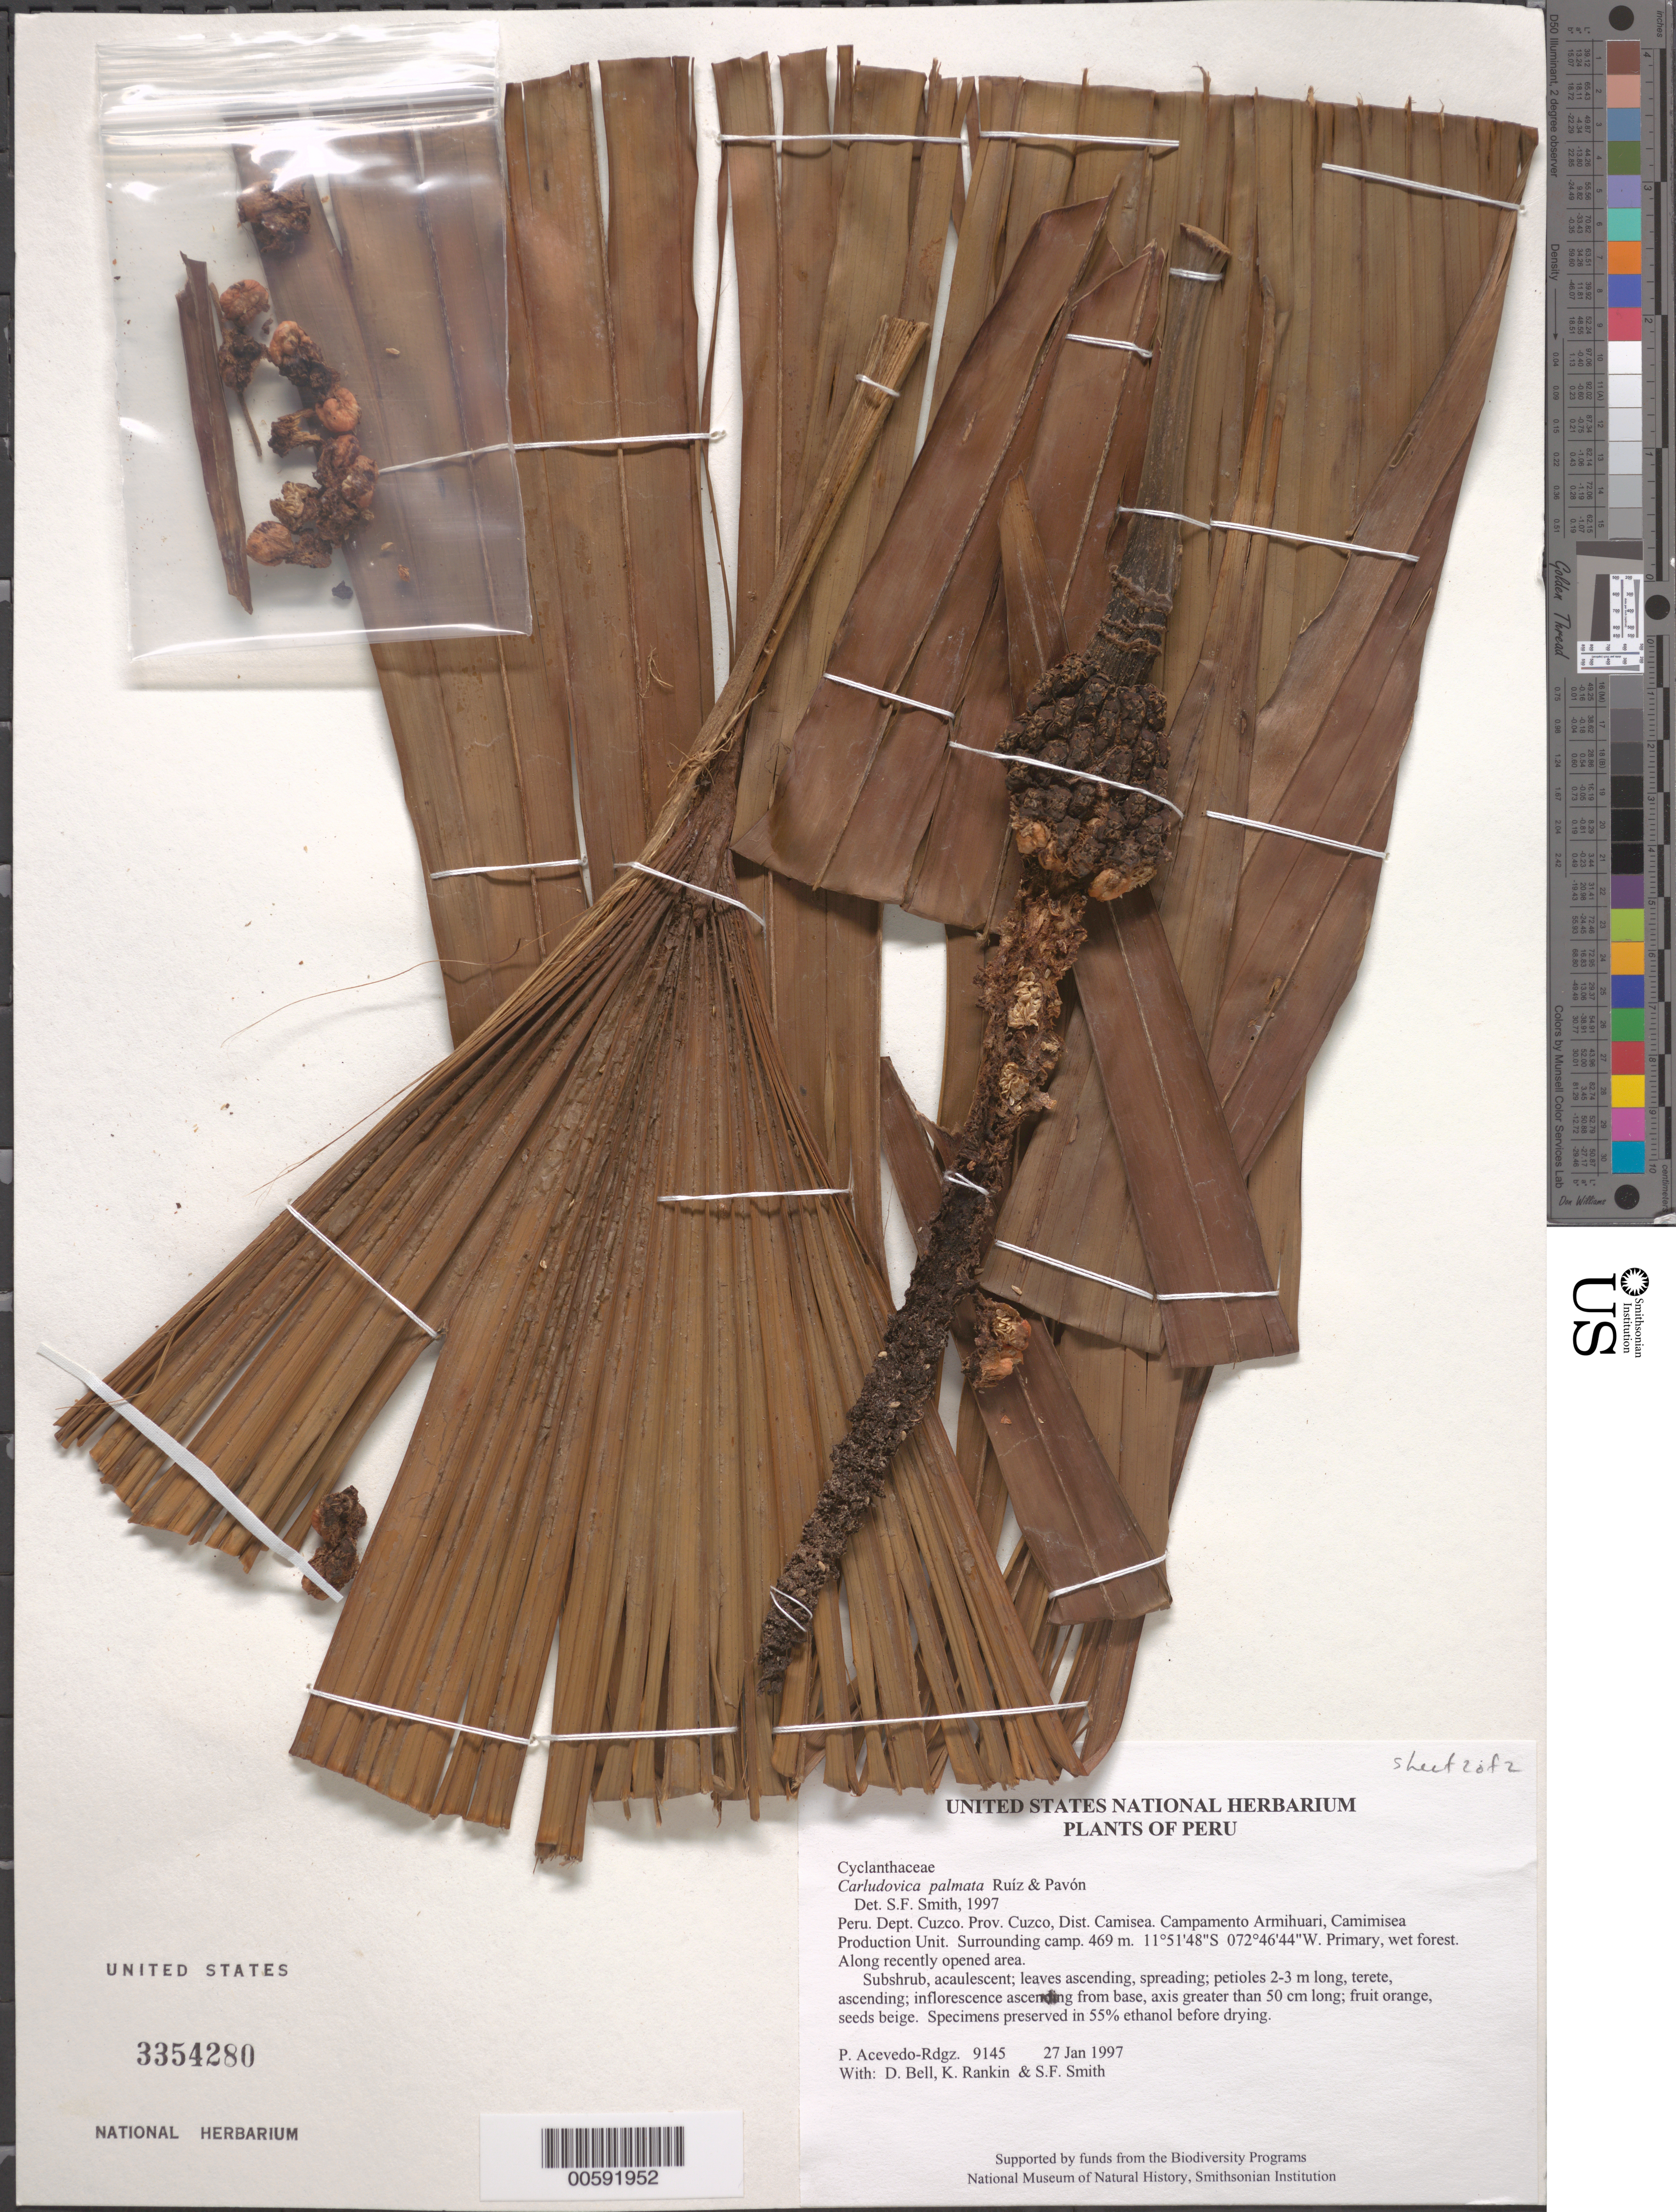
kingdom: Plantae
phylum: Tracheophyta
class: Liliopsida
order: Pandanales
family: Cyclanthaceae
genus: Carludovica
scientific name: Carludovica palmata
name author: Ruiz & Pav.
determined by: Smith, Stephen F., (US), NMNH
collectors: P. Acevedo-Rodr., D. A. Bell, K. B. Rankin & S.F. Smith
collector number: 9145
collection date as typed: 27 Jan 1997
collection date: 1997-01-27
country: Peru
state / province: Cusco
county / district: Cusco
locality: Districto Camisea, Campamento Armihuari, Camimisea Production Unit. Surrounding camp.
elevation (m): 469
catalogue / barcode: US 3354279